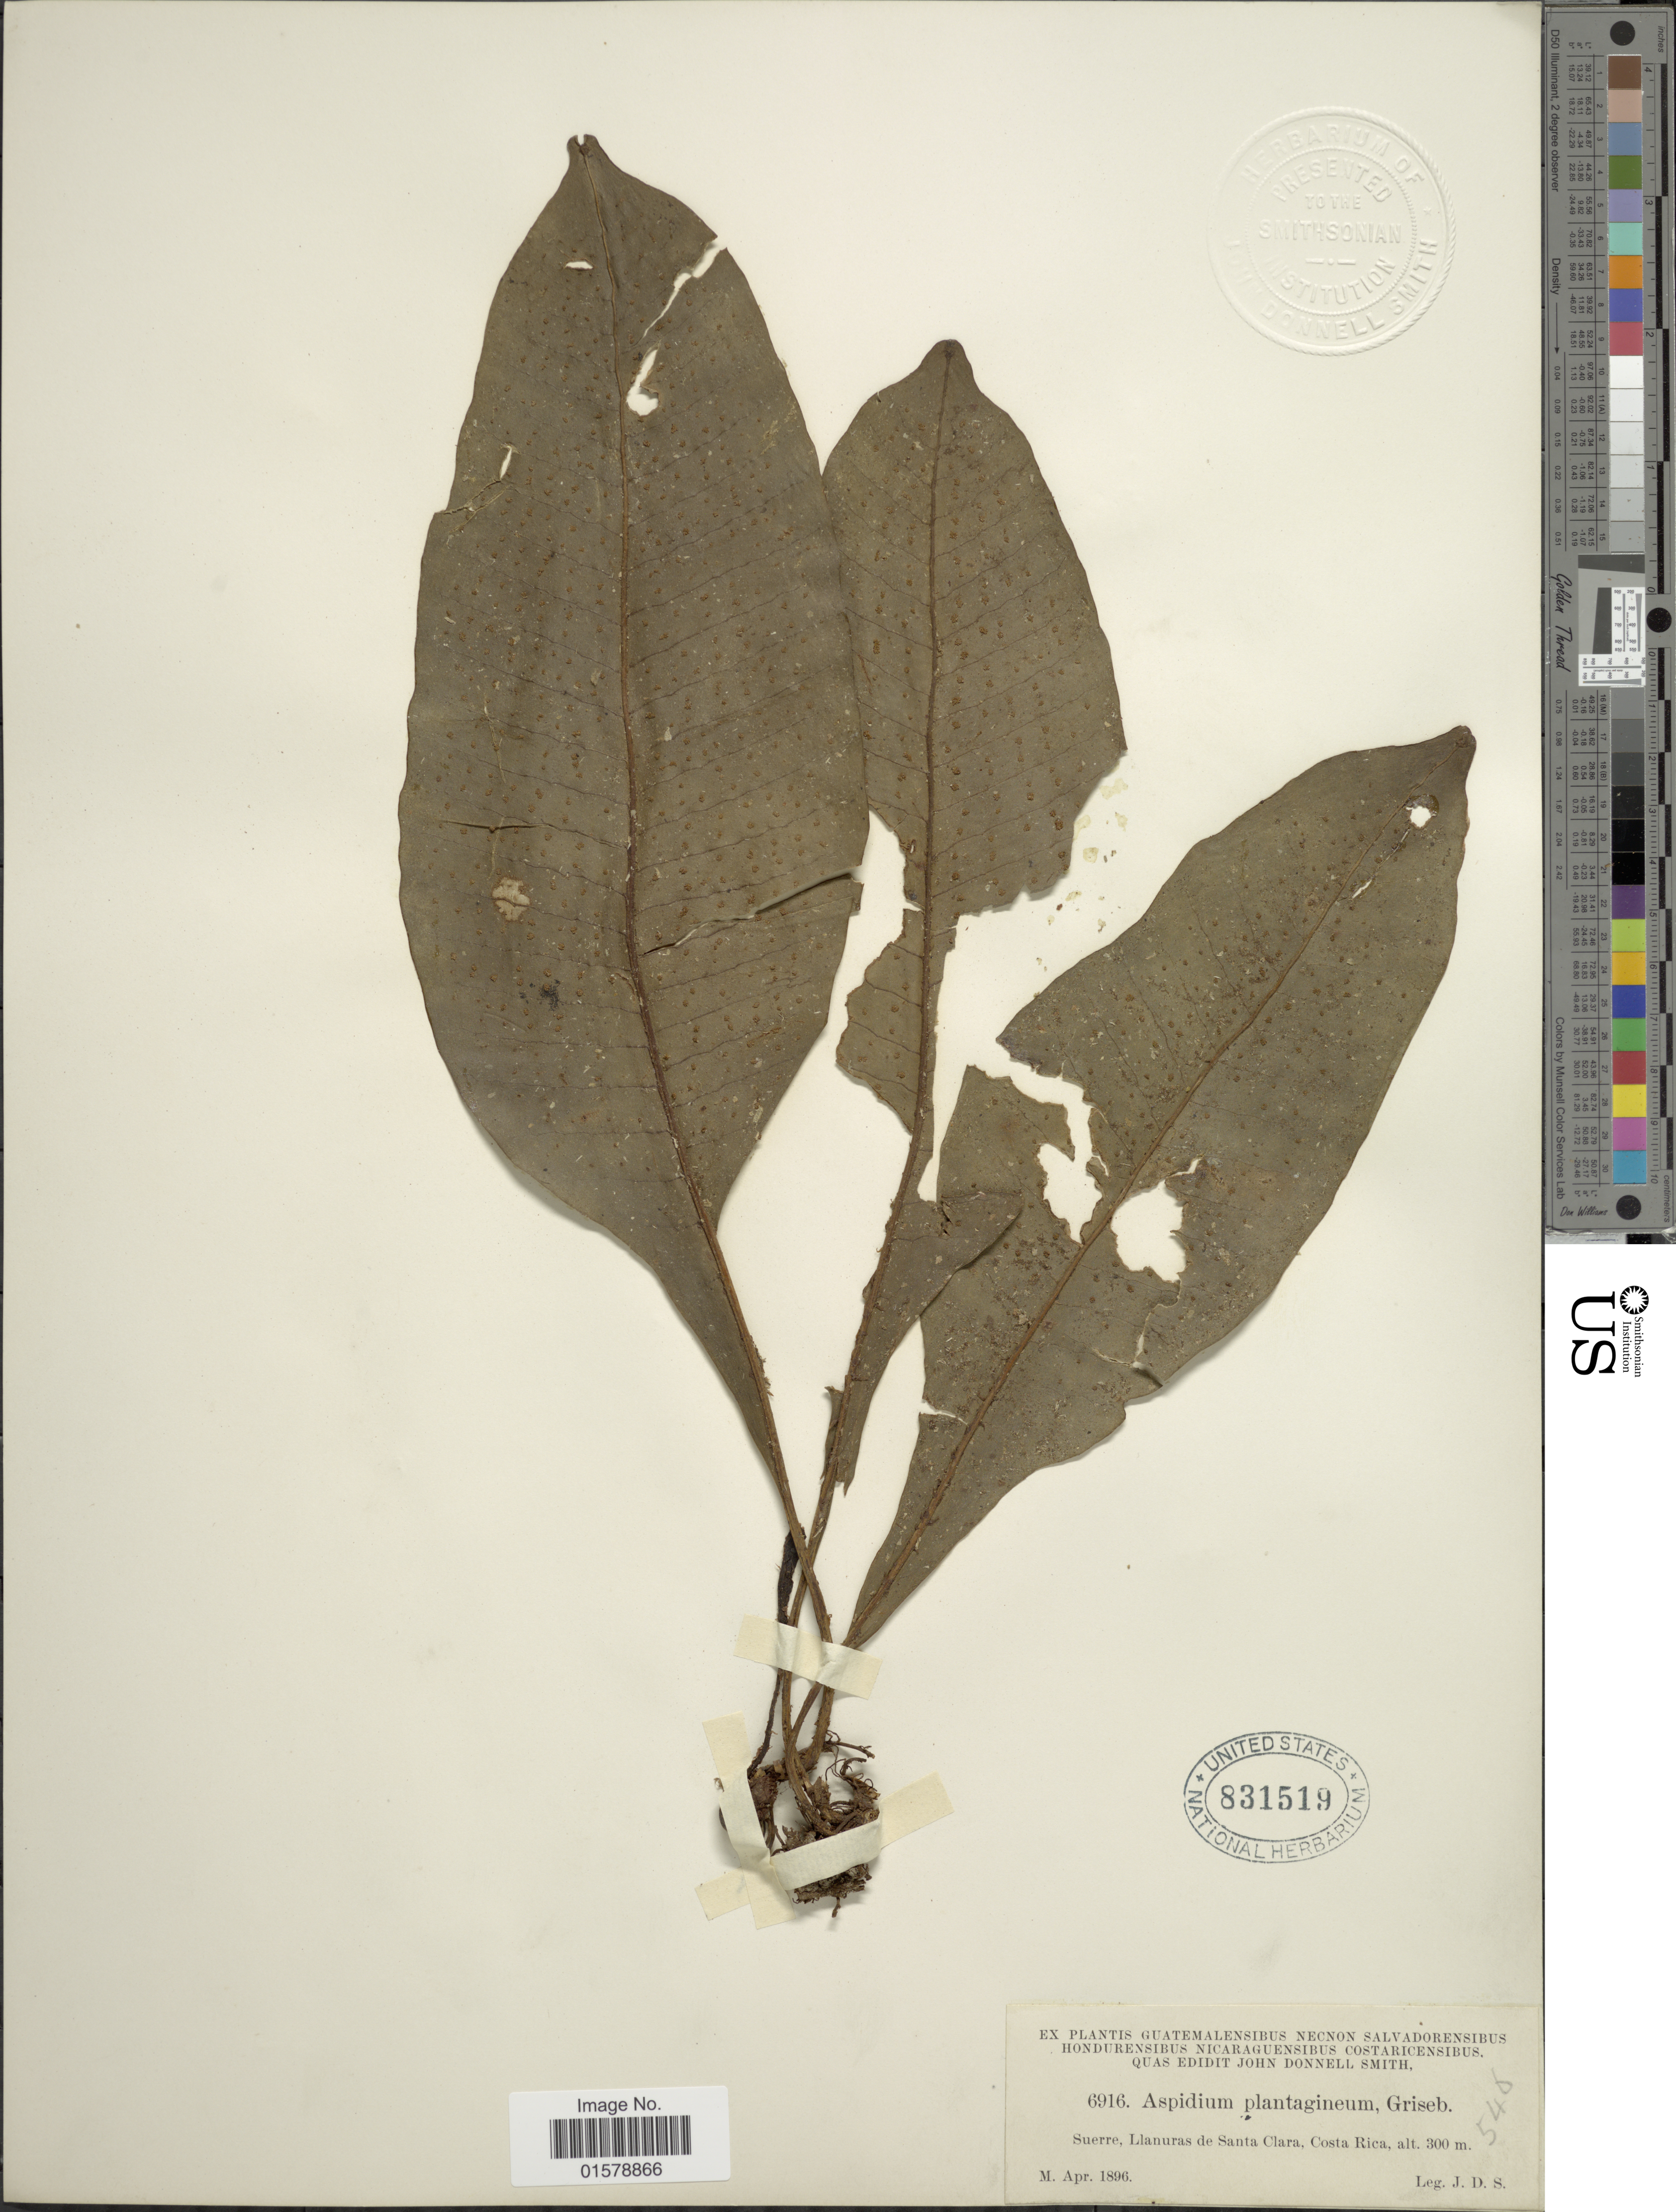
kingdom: Plantae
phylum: Tracheophyta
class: Polypodiopsida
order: Polypodiales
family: Tectariaceae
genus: Tectaria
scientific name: Tectaria plantaginea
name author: (Jacq.) Maxon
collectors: J. Donnell Smith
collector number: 6916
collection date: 1896-04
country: Costa Rica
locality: Suerre, Llanuras de Santa Clara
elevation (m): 300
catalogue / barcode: US 831519